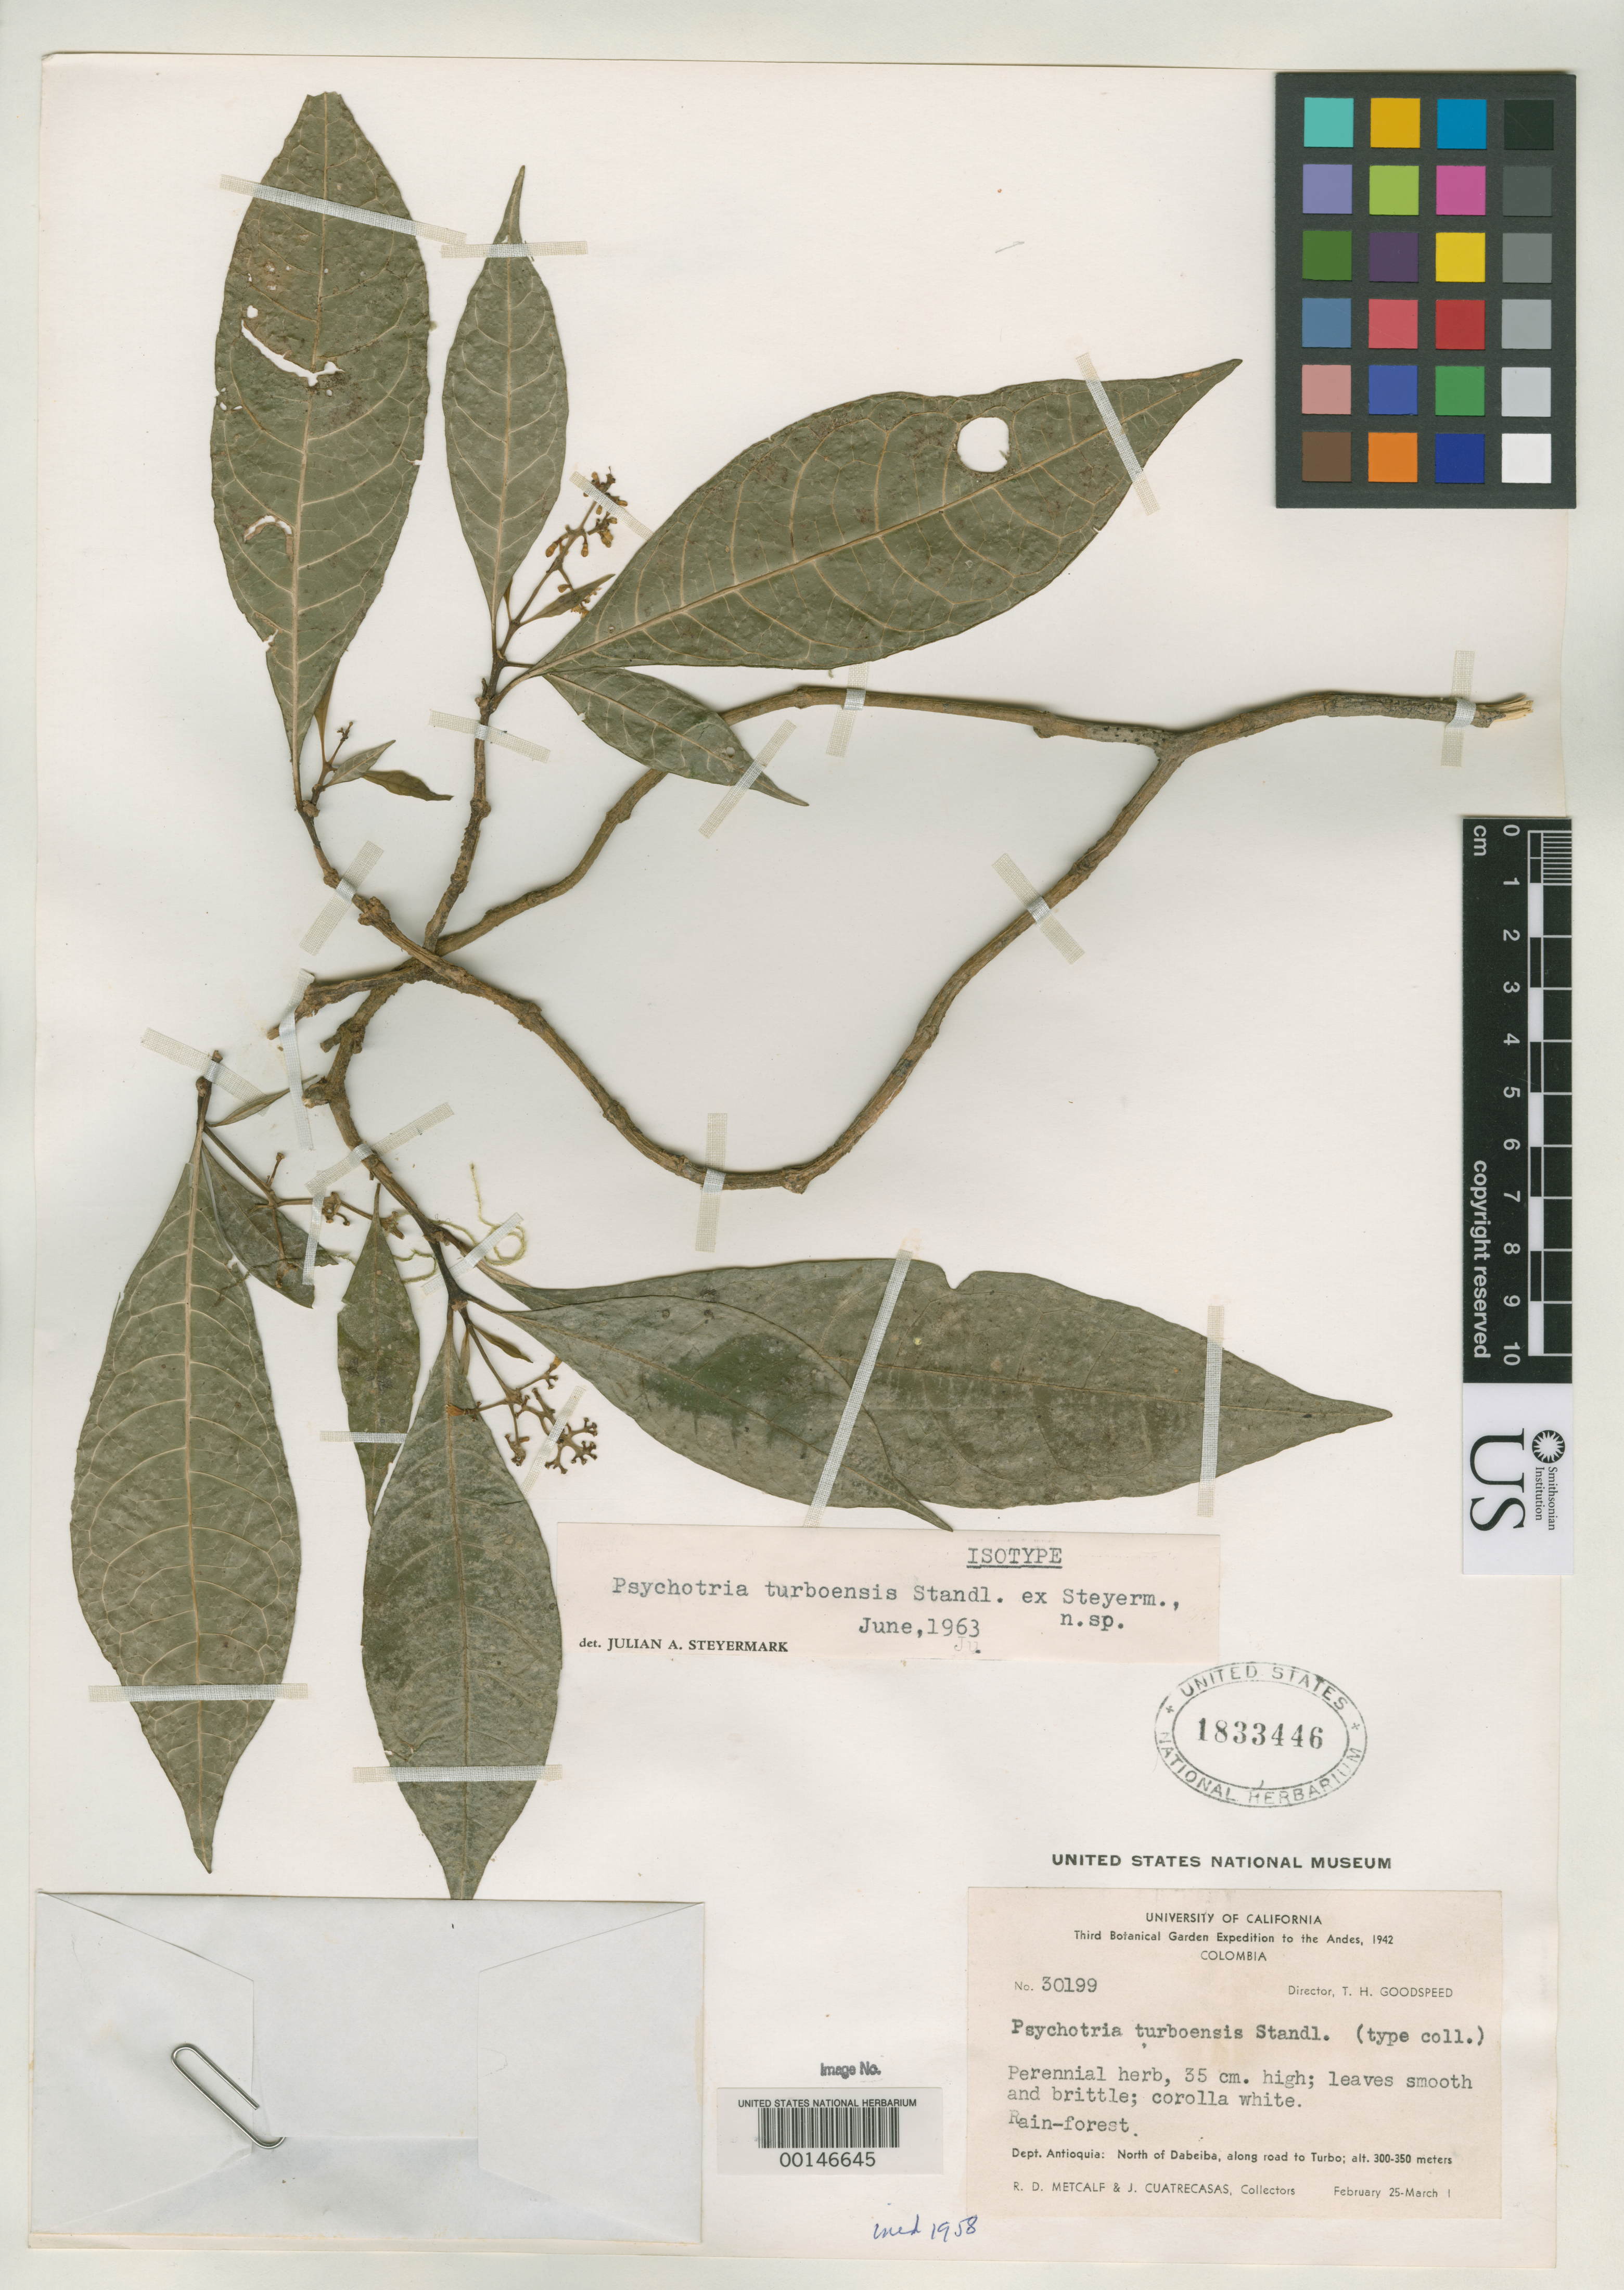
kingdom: Plantae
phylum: Tracheophyta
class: Magnoliopsida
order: Gentianales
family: Rubiaceae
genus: Psychotria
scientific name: Psychotria turboensis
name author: Standl. ex Steyerm.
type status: Isotype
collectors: R. D. Metcalf & J. Cuatrecasas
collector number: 30199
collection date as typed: Feb 1942 to -- Mar 1942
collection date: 1942-02/1942-03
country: Colombia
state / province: Antioquia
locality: Dabeiba.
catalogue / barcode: US 1833446